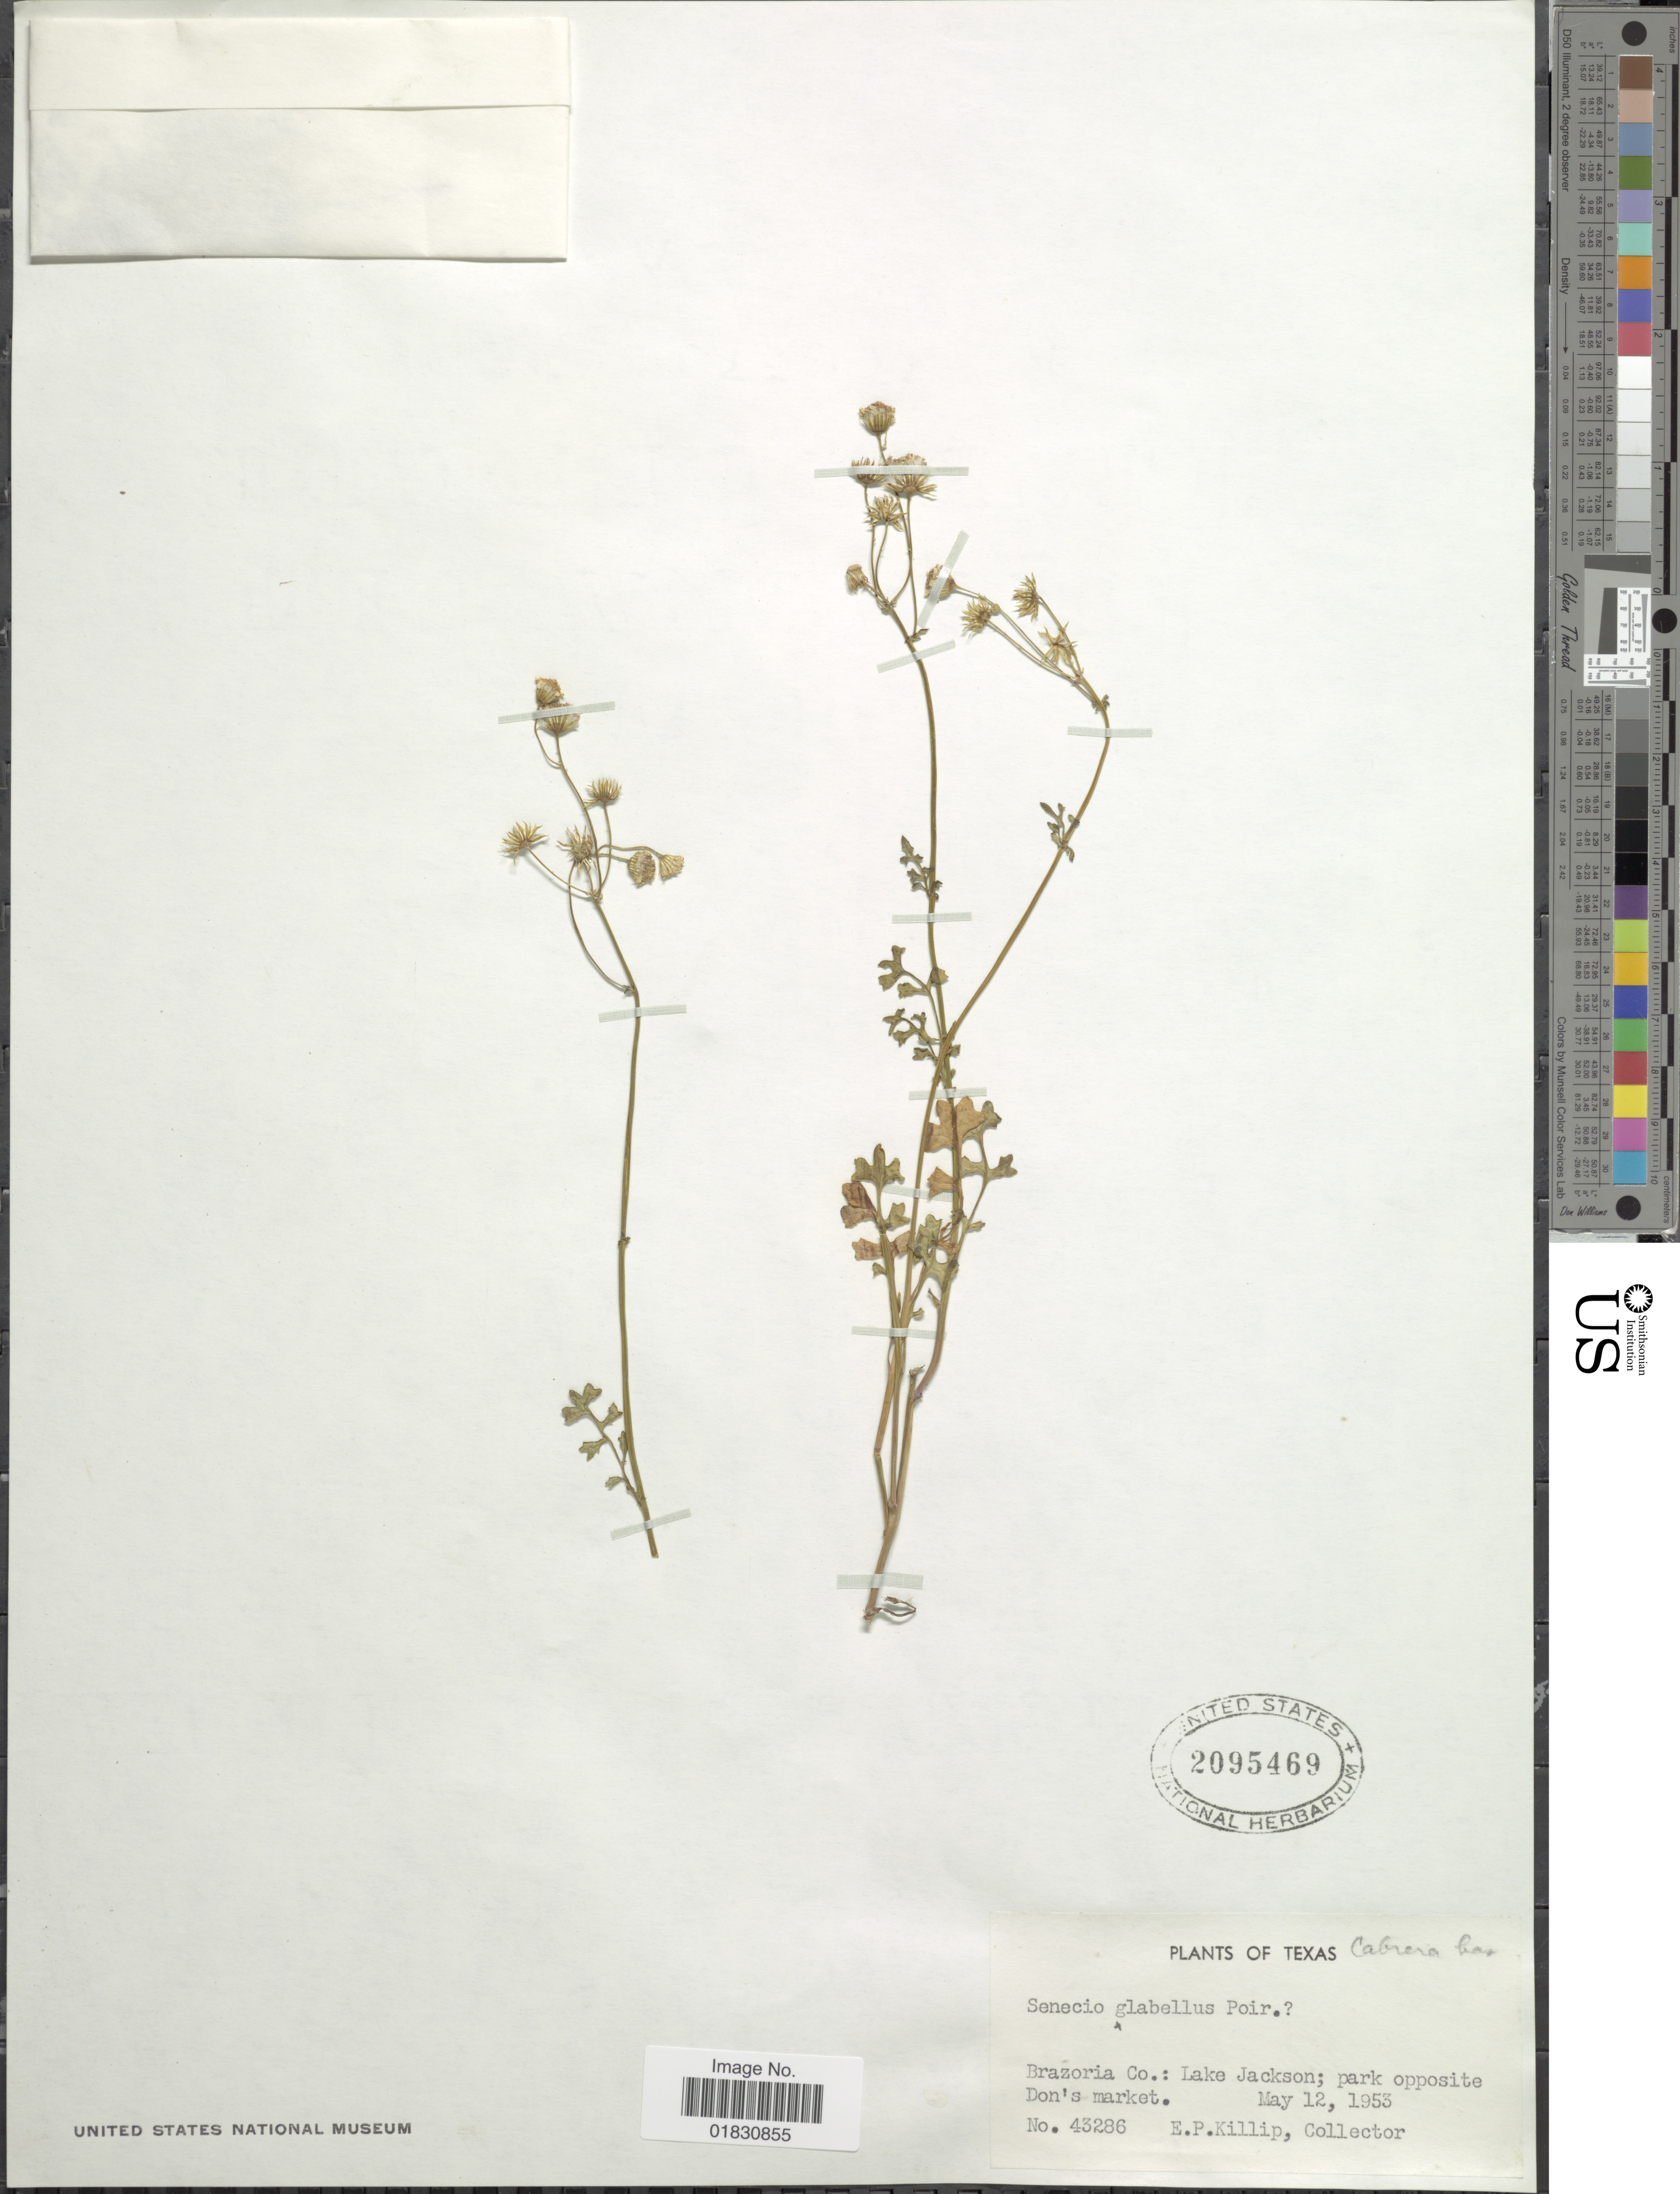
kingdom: Plantae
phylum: Tracheophyta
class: Magnoliopsida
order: Asterales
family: Asteraceae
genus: Packera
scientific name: Packera glabella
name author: (Poir.) C. Jeffrey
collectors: E. P. Killip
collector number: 43286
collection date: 1953-05-12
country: United States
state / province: Texas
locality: Brazoria Co.: Lake Jackson, park opposite Don's market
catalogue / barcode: US 2095469